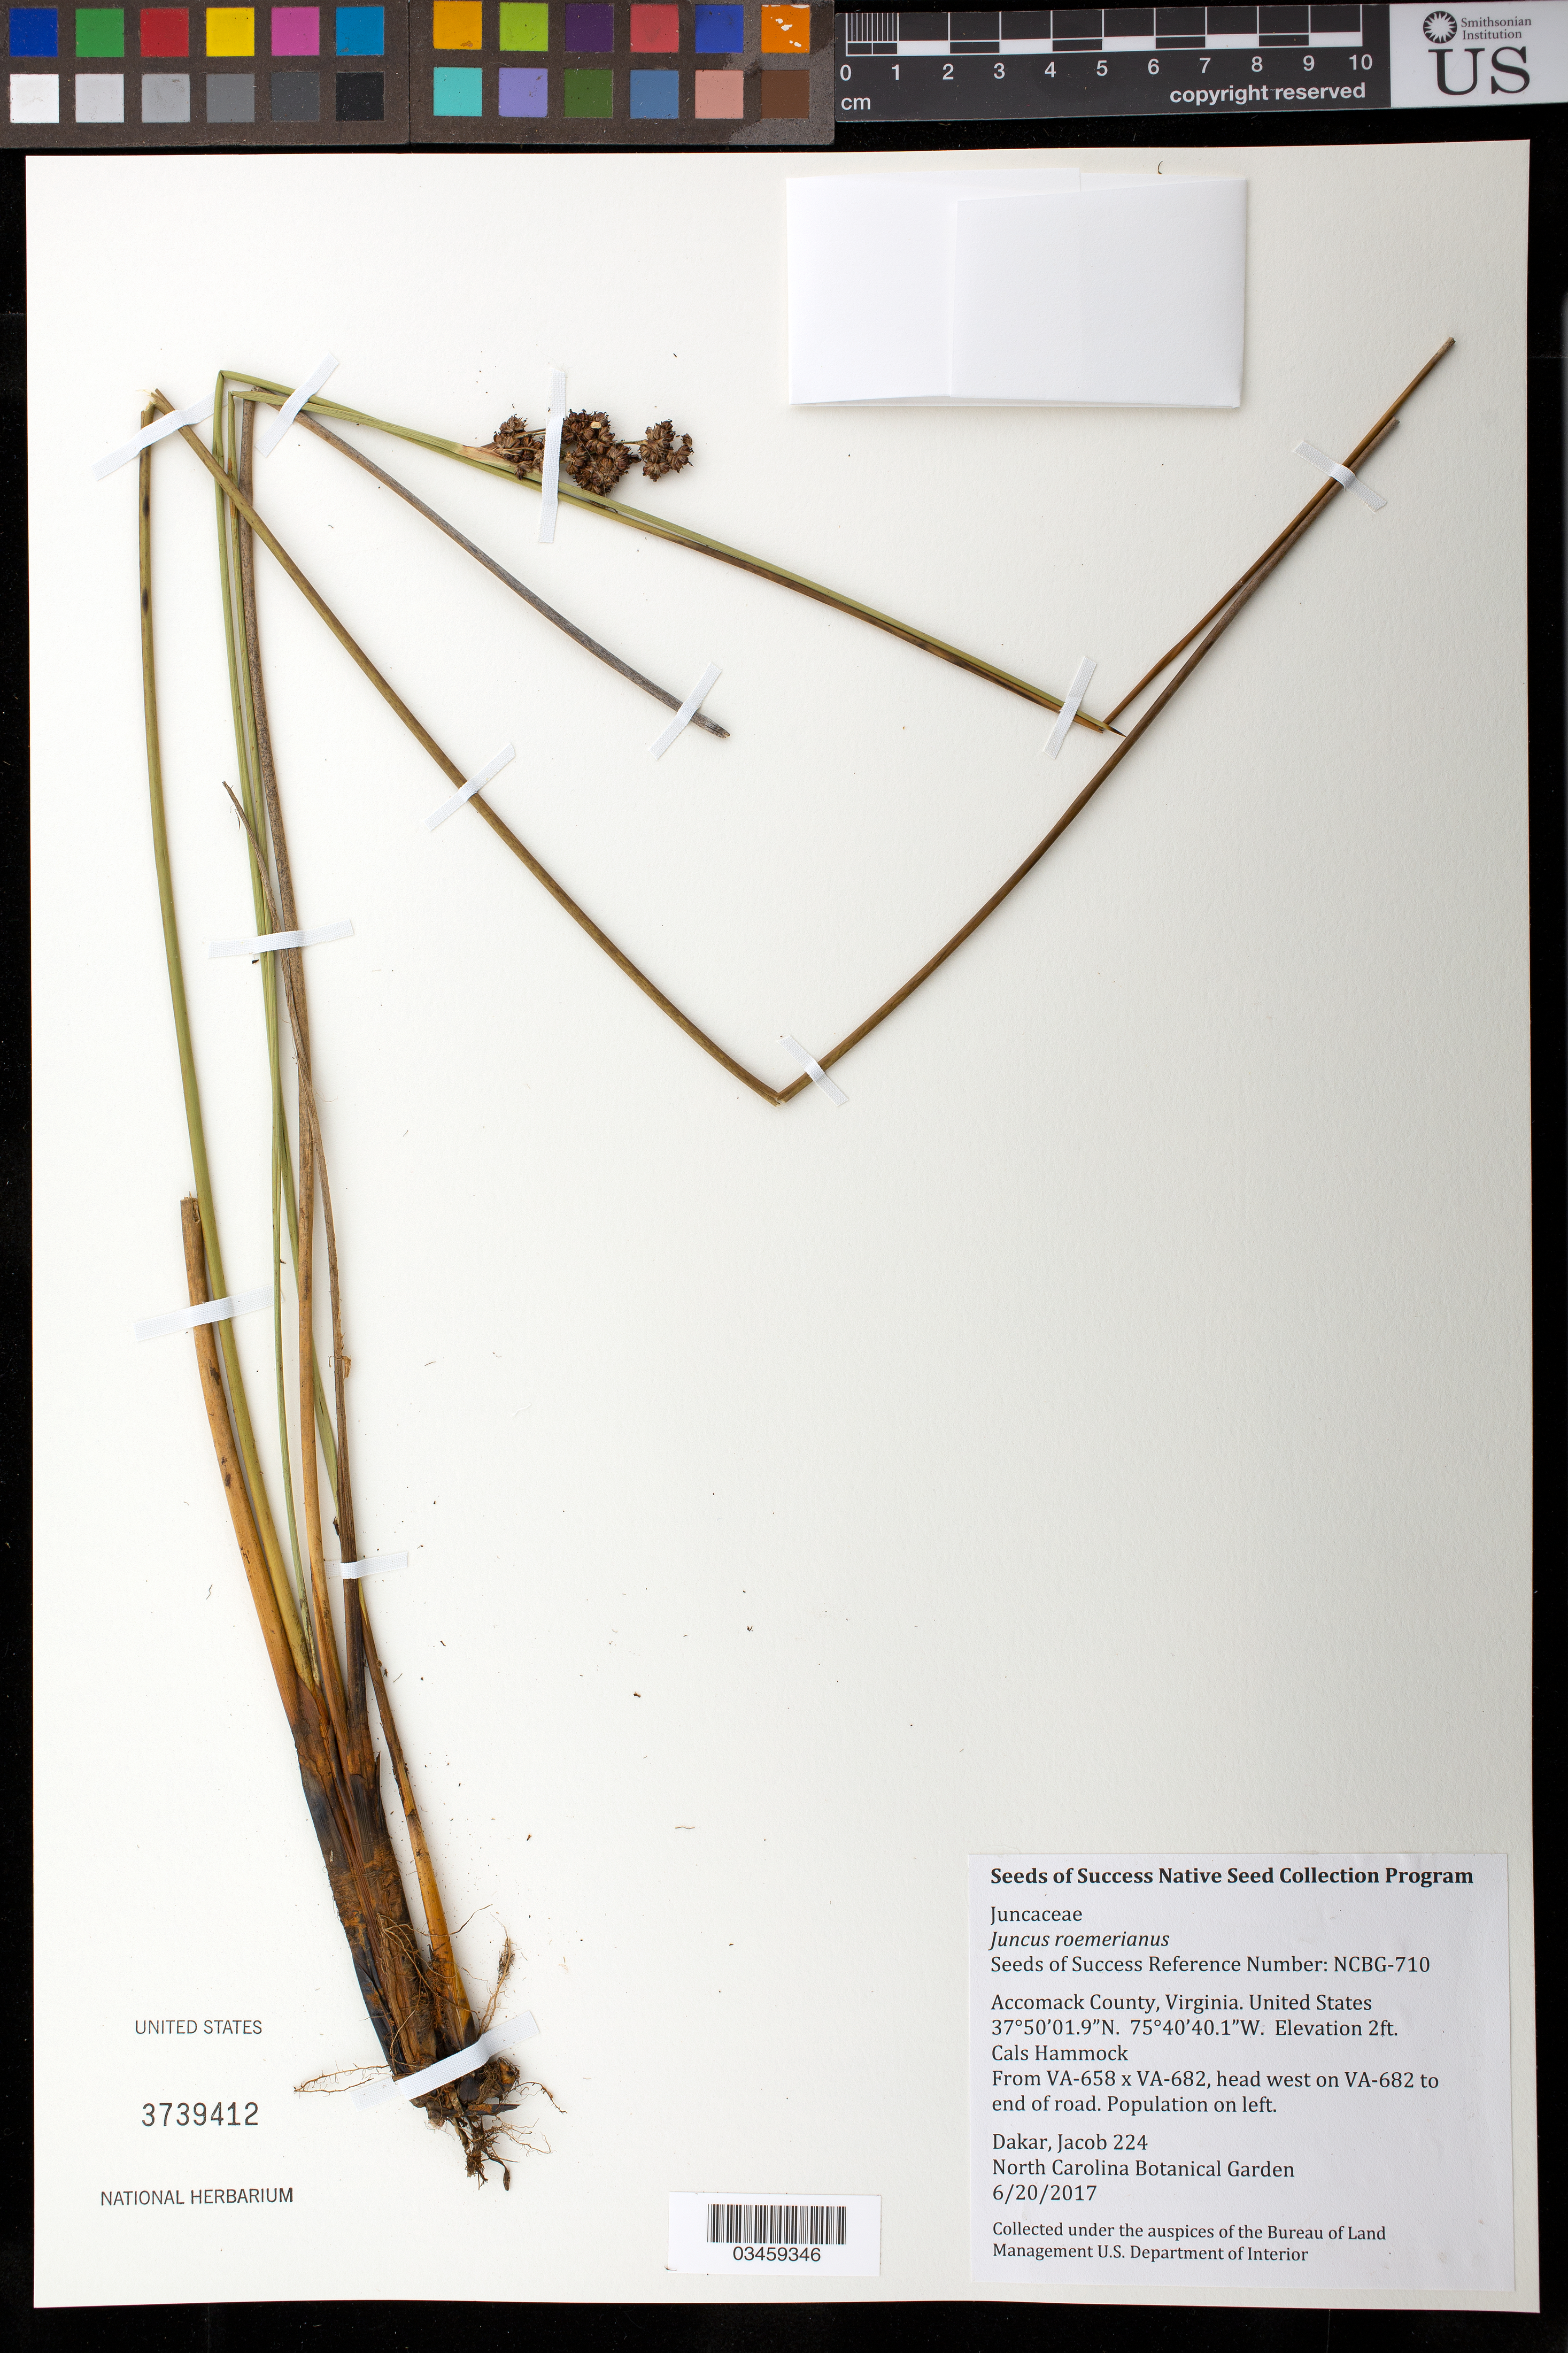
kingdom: Plantae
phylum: Tracheophyta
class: Liliopsida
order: Poales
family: Juncaceae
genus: Juncus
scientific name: Juncus roemerianus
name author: Scheele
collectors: J. Dakar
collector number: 224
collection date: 2017-06-20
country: United States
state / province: Virginia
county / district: Accomack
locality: Cals Hammock, from VA-658 x VA-682, head west on VA-682 to end of road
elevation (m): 1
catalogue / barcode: US 3739412